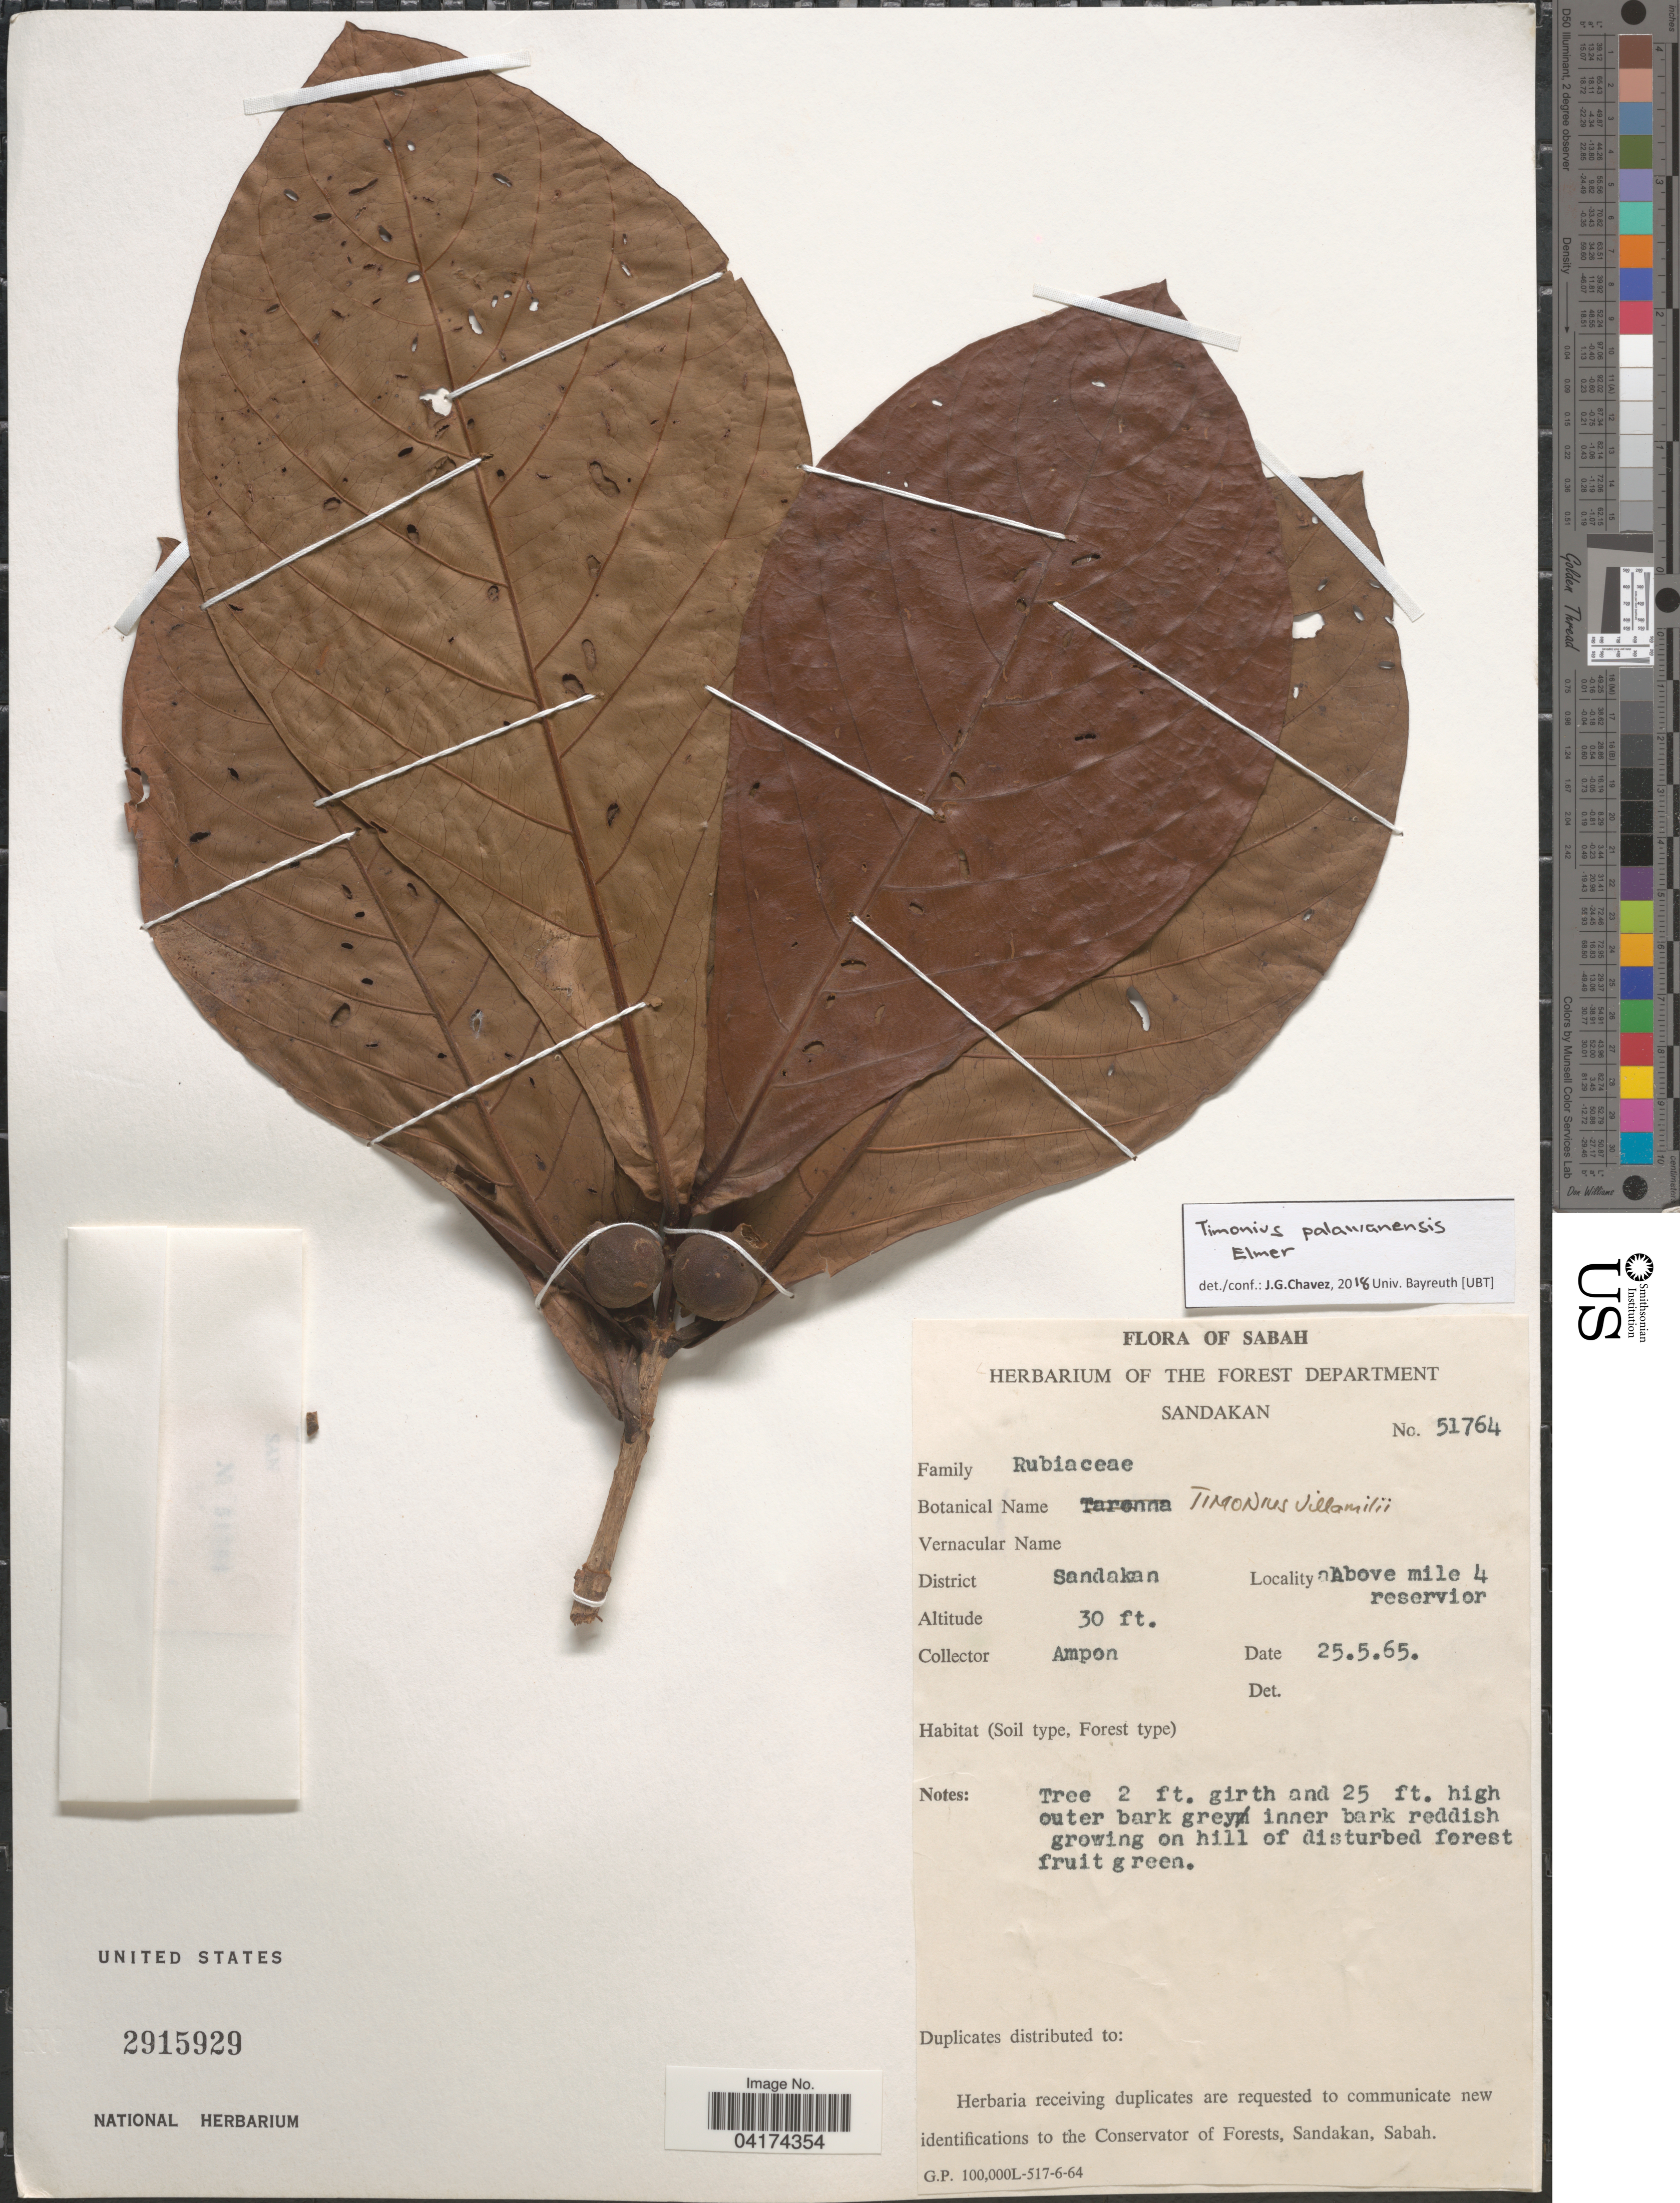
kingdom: Plantae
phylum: Tracheophyta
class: Magnoliopsida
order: Gentianales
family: Rubiaceae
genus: Timonius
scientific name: Timonius palawanensis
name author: Elmer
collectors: Ampon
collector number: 51764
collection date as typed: Transcribed d/m/y: 25/5/65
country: Malaysia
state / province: Sabah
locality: District Sandakan. Above mile 4 reservior.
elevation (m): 9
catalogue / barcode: US 2915929